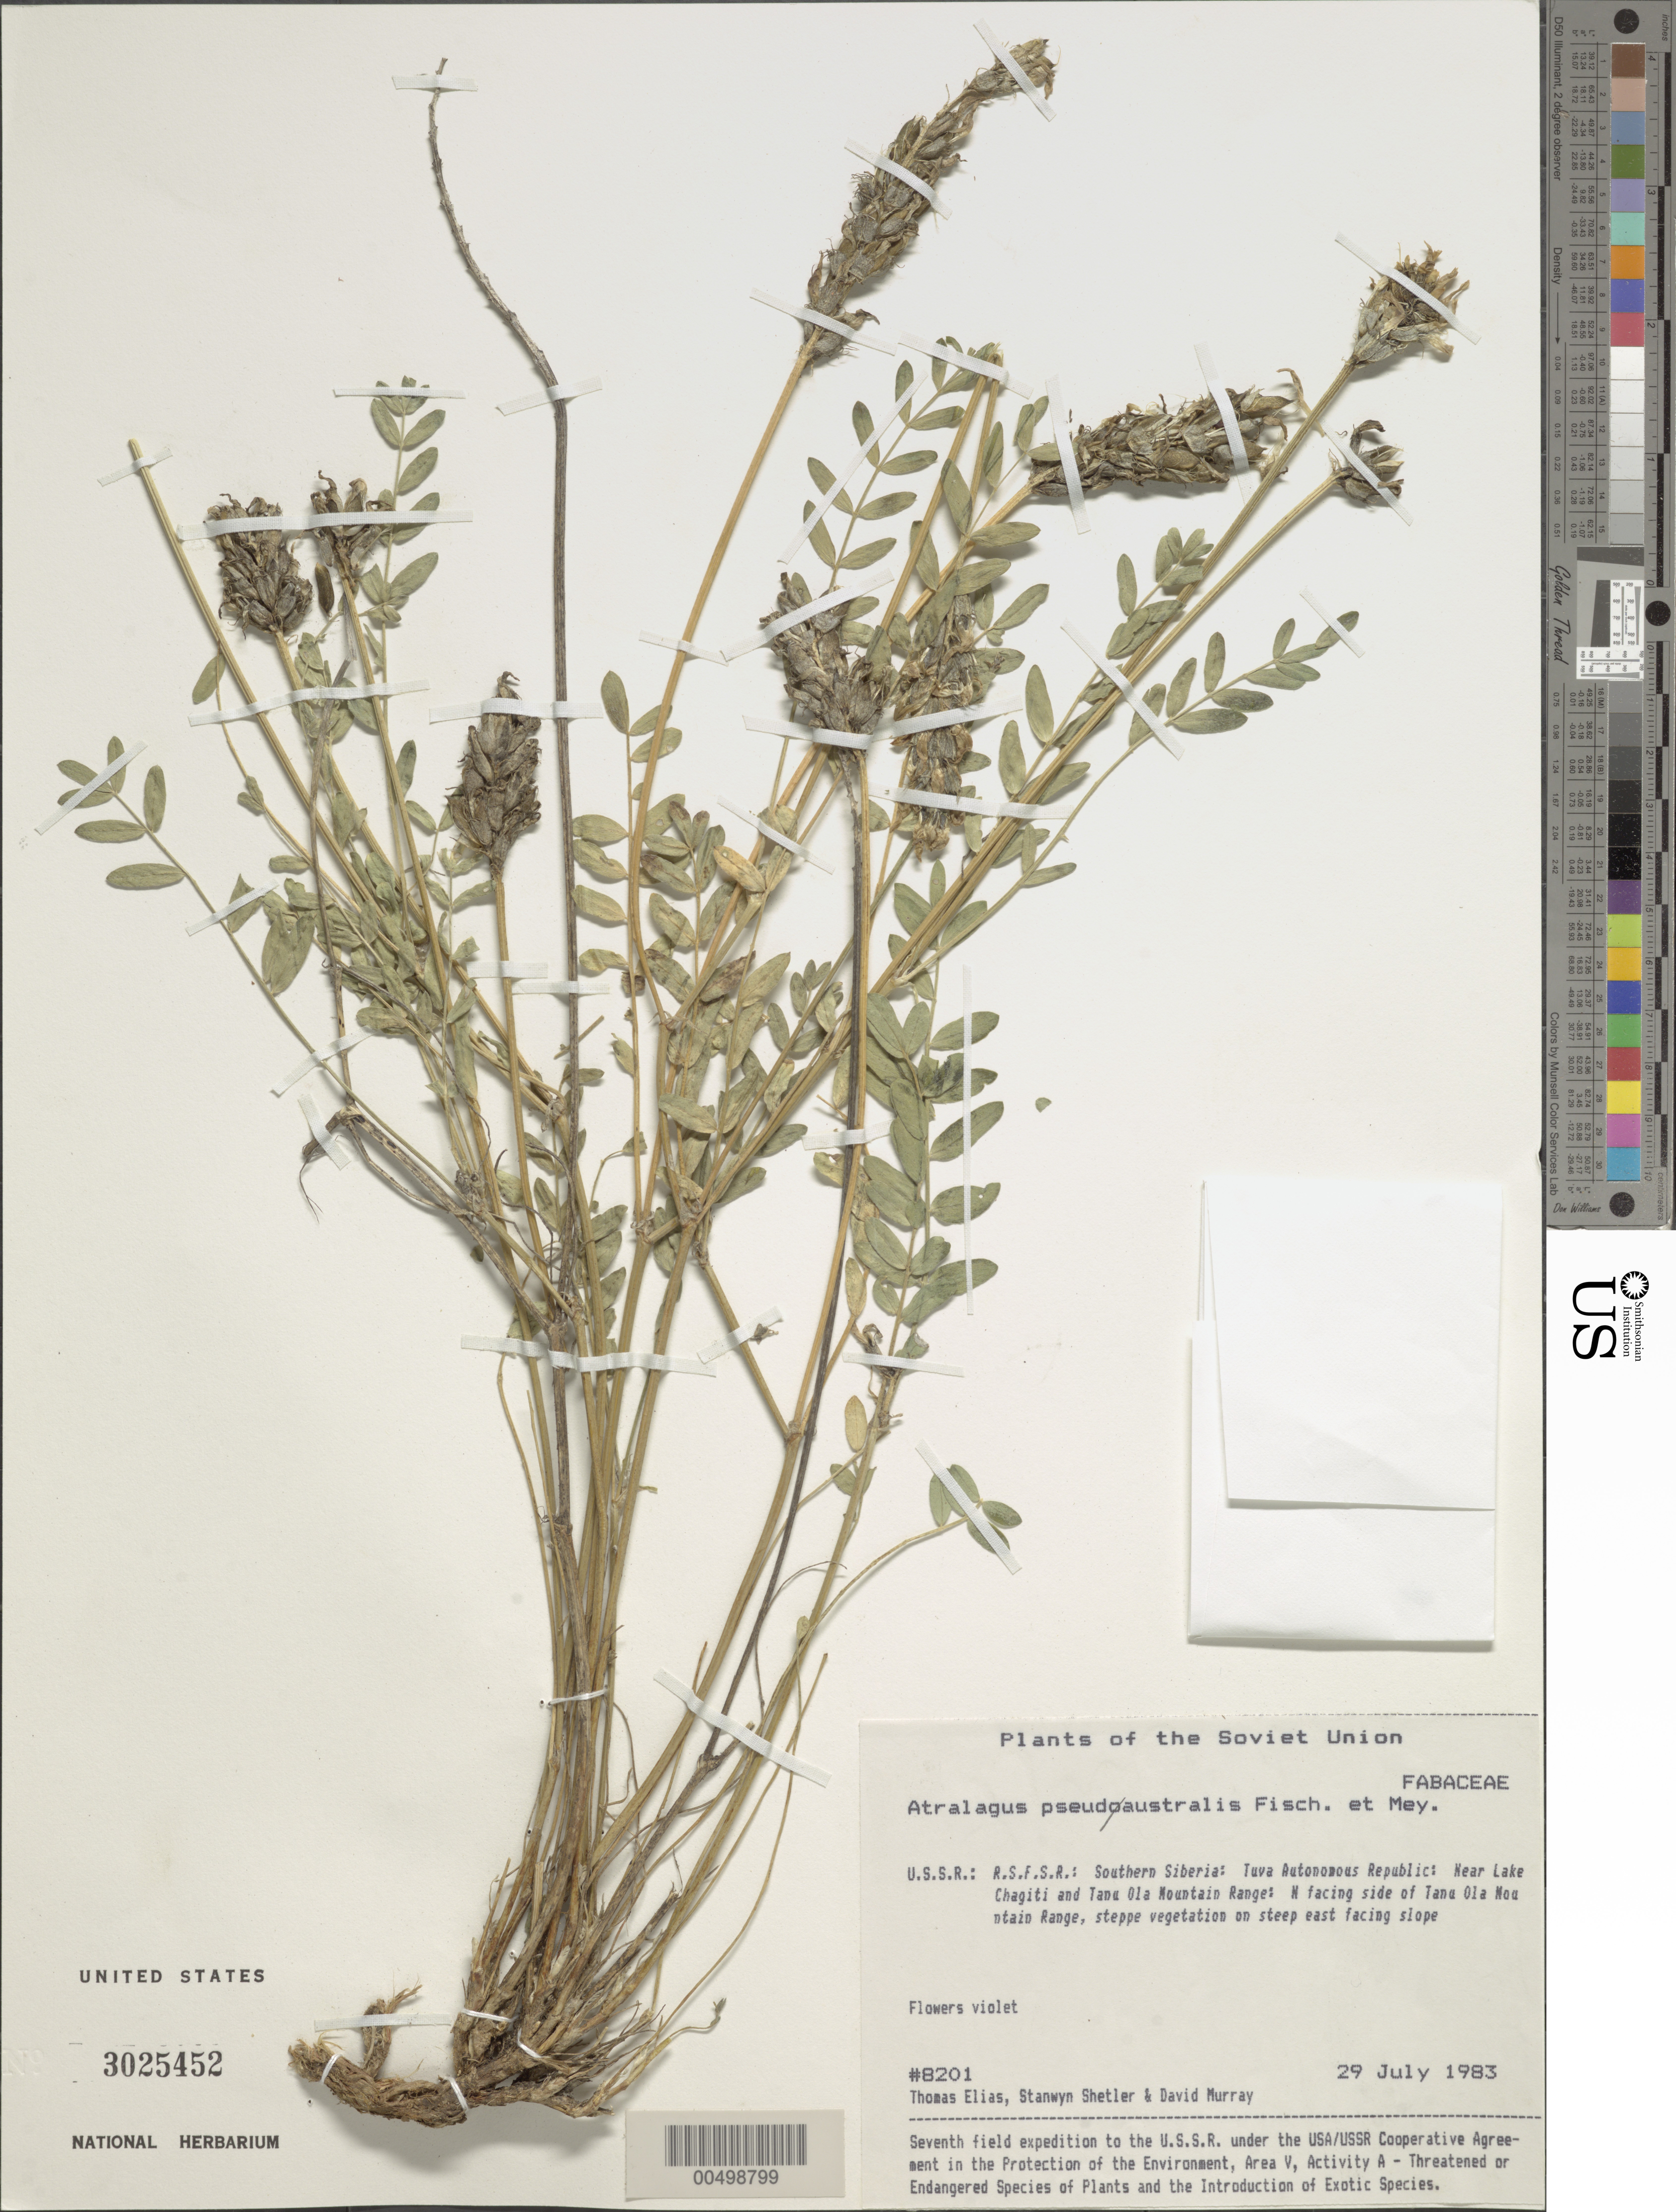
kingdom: Plantae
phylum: Tracheophyta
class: Magnoliopsida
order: Fabales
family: Fabaceae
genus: Astragalus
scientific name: Astragalus pseudoaustralis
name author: Fisch. & C.A. Mey.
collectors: T. Elias, S. Shetler & D. F. Murray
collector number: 8201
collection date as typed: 29 Jul 1983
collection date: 1983-07-29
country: Russian Federation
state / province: Tuva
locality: Near Lake Chagitai and N-facing side of Tannu-Ola Mountain Range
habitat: steppe vegetation on steep east-facing slope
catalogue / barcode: US 3025452